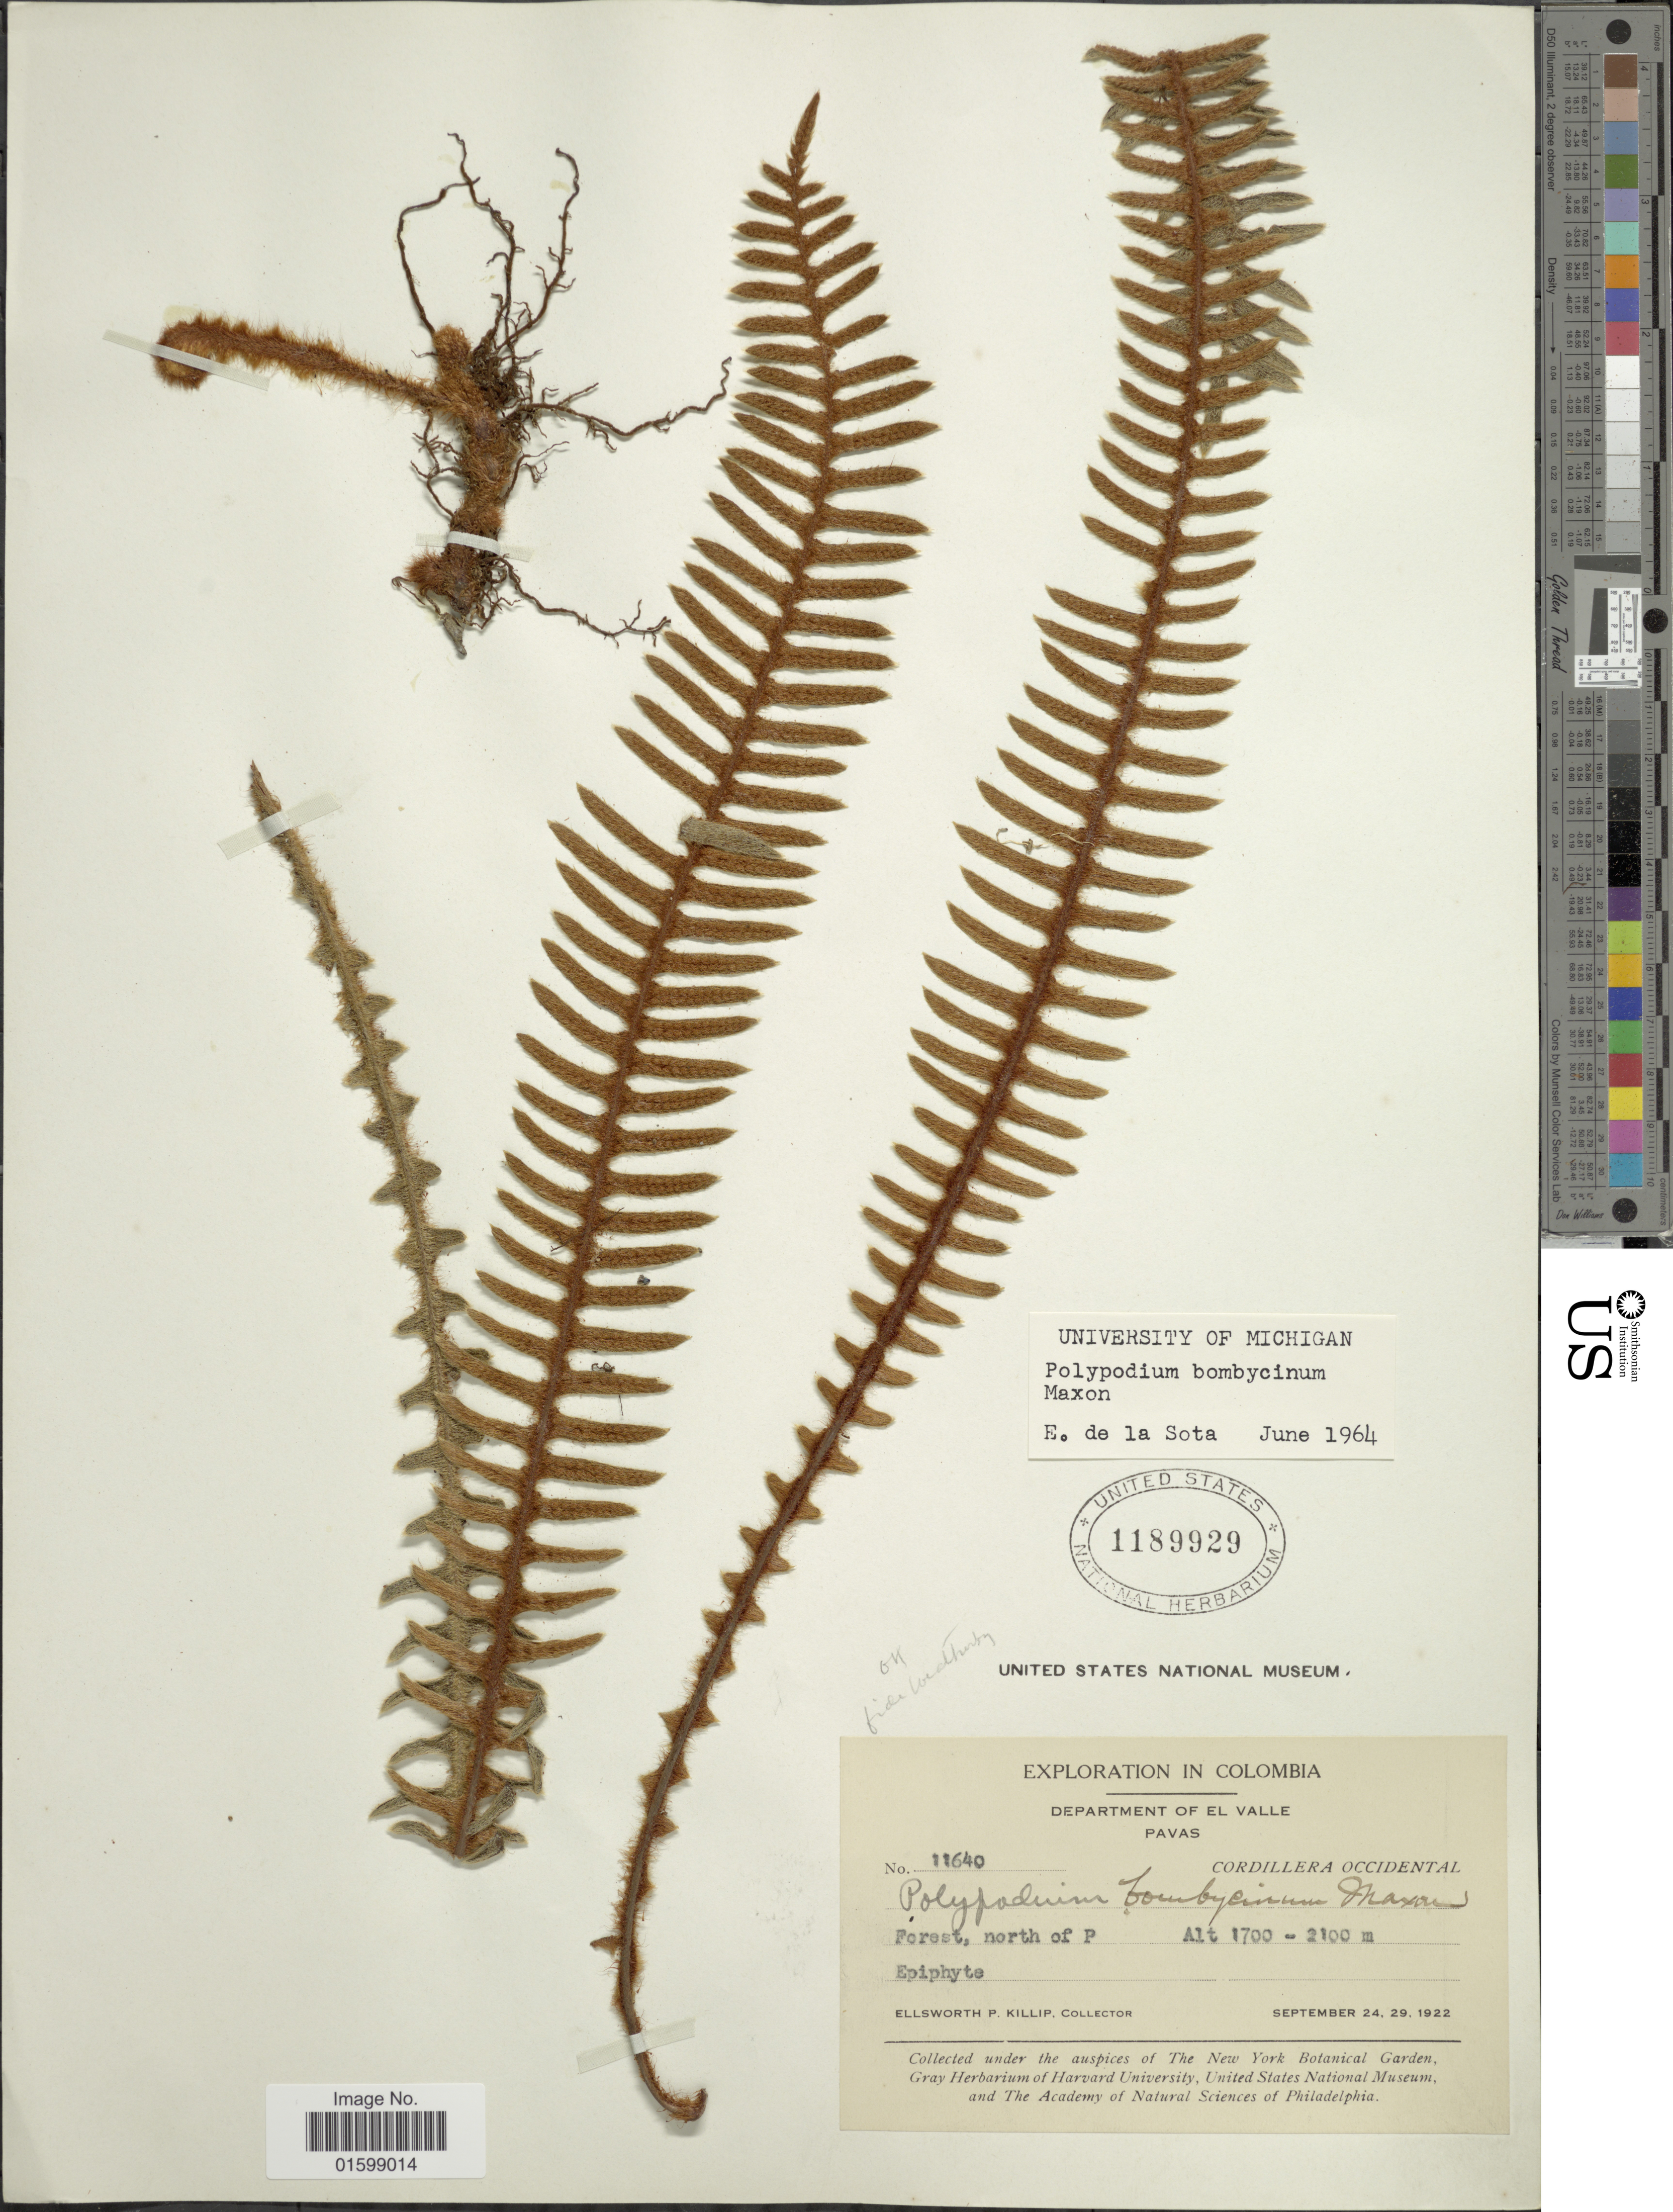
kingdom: Plantae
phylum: Tracheophyta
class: Polypodiopsida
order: Polypodiales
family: Polypodiaceae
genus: Pleopeltis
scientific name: Pleopeltis bombycina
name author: (Maxon) A.R. Sm.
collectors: E. P. Killip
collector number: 11640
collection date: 1922-09-24/1922-09-29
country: Colombia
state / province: Valle del Cauca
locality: Department of El Valle, Pavas, Cordillera Occidental, Forest, north of P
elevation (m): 1700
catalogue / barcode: US 1189929